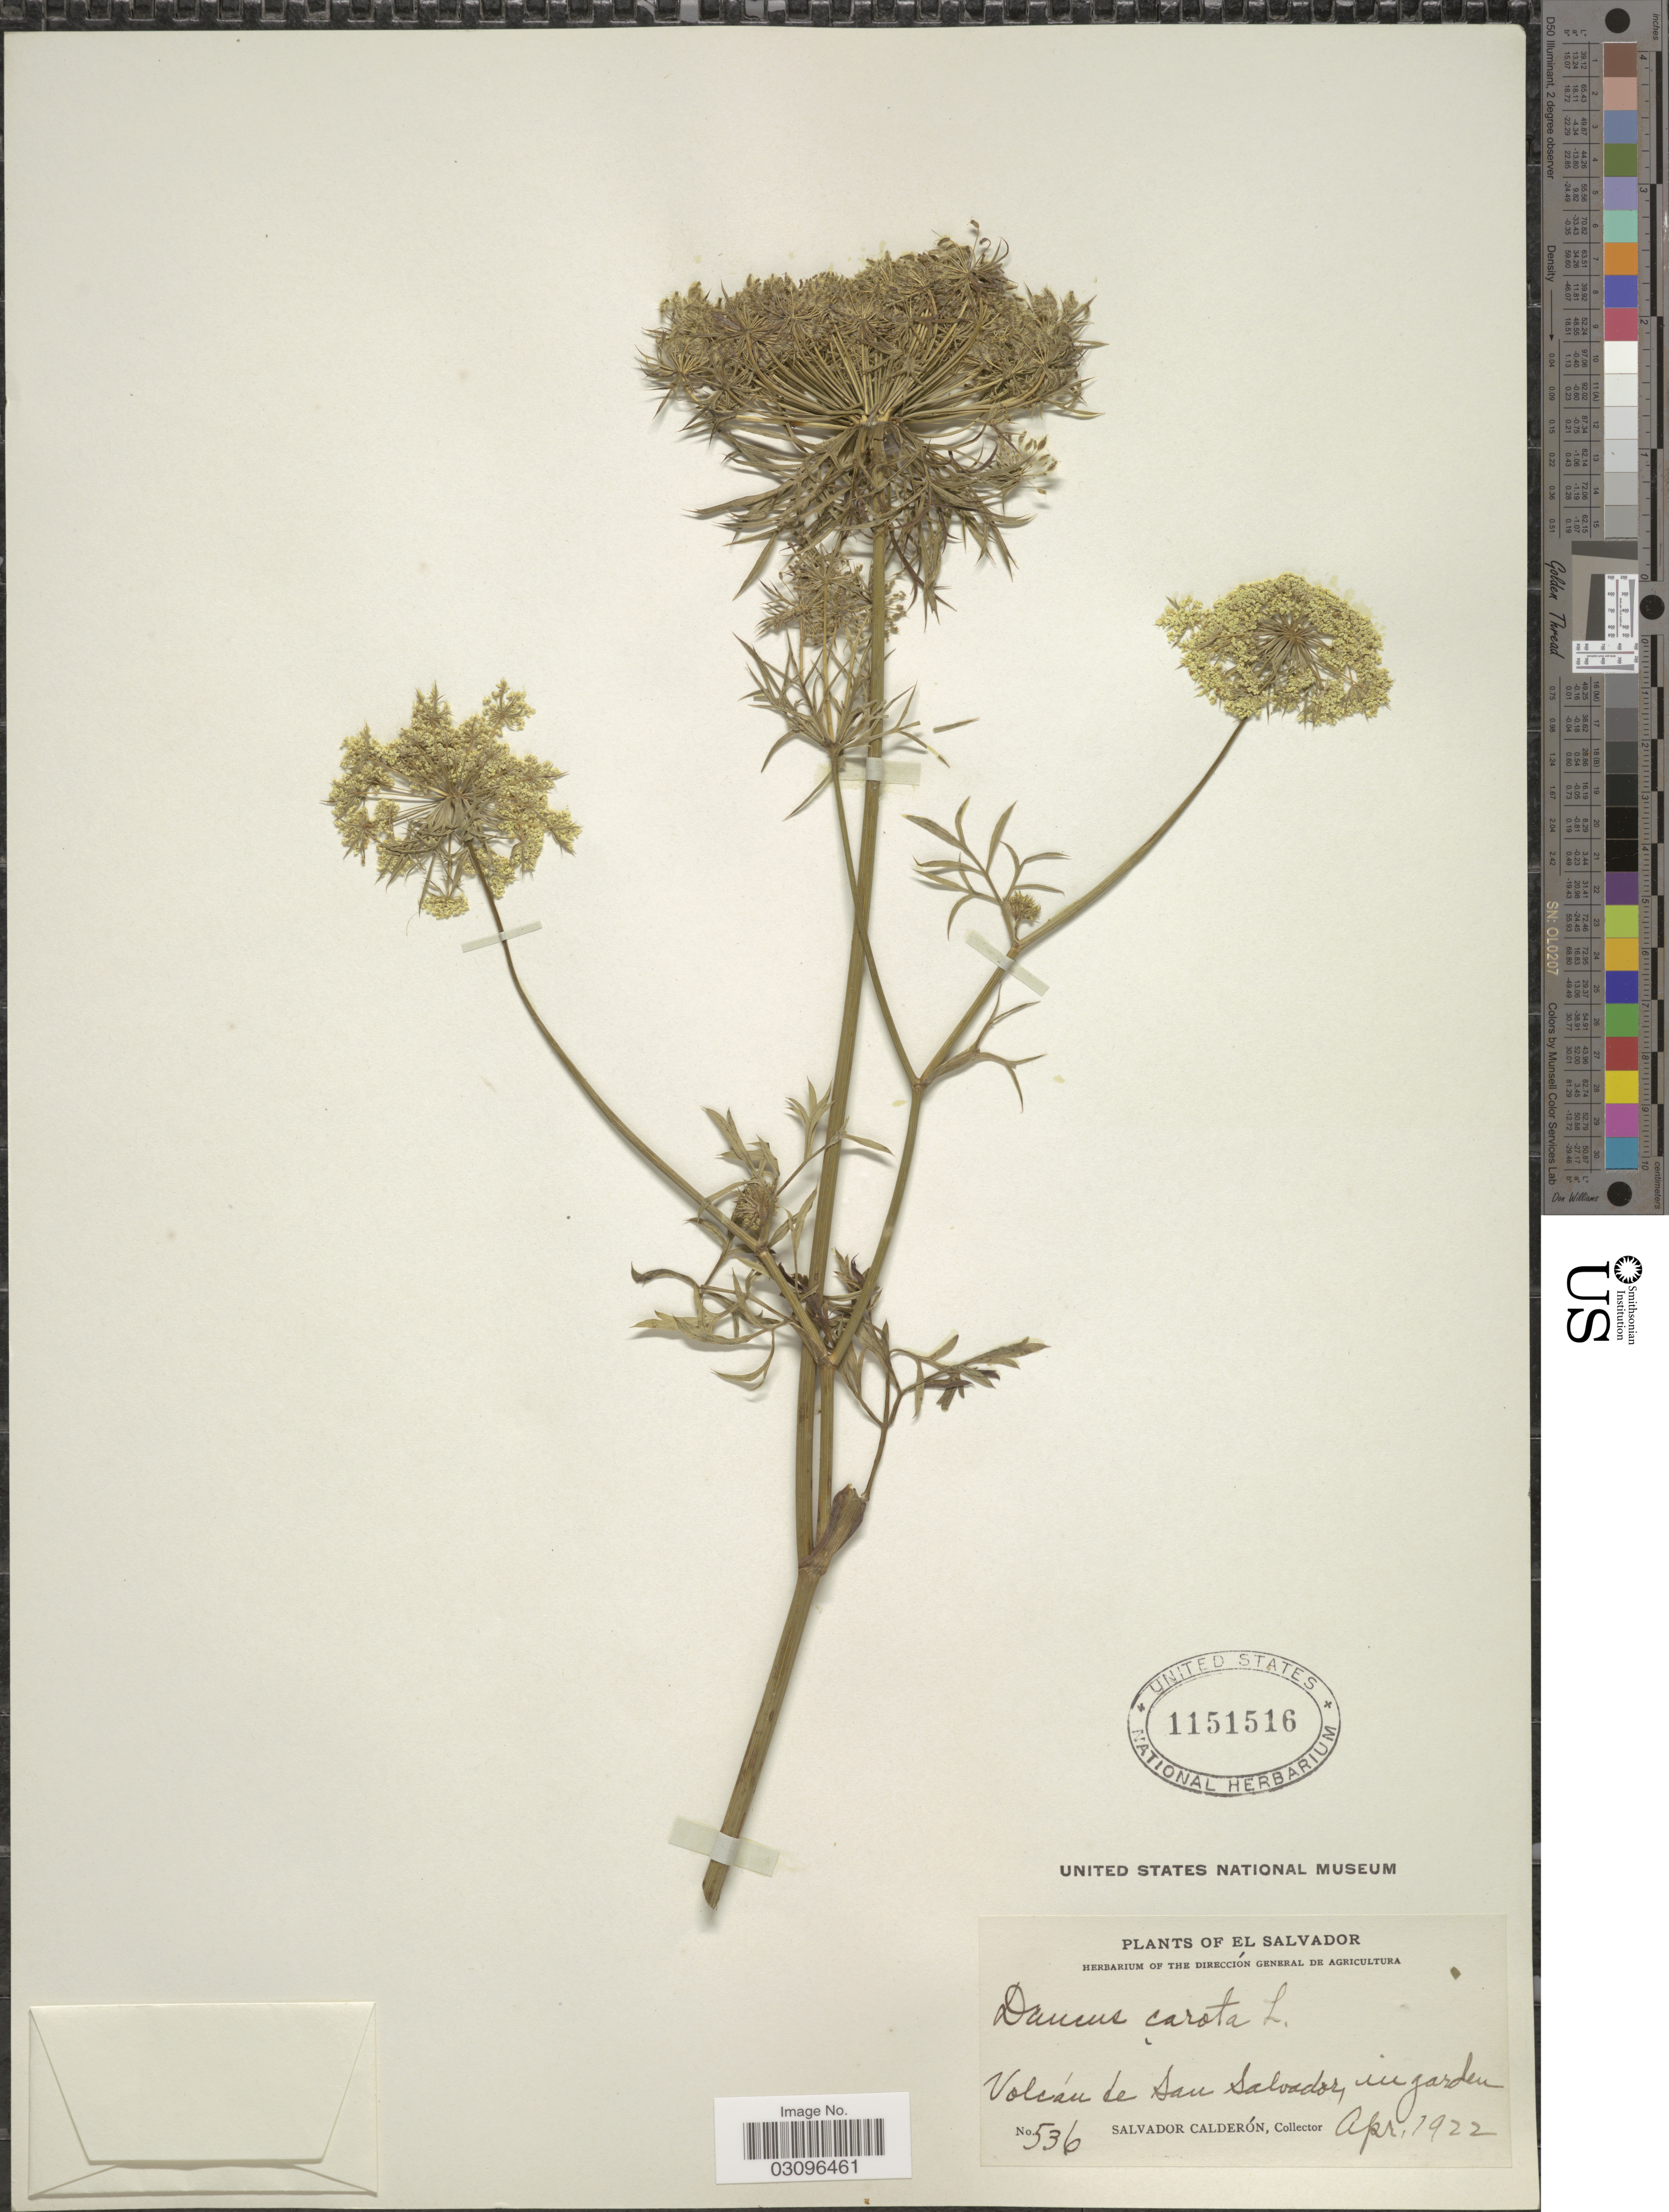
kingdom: Plantae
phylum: Tracheophyta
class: Magnoliopsida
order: Apiales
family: Apiaceae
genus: Daucus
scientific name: Daucus carota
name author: L.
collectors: S. Calderón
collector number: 536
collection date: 1922-04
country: El Salvador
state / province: San Salvador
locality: Volcán de San Salvador, in garden.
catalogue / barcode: US 1151516